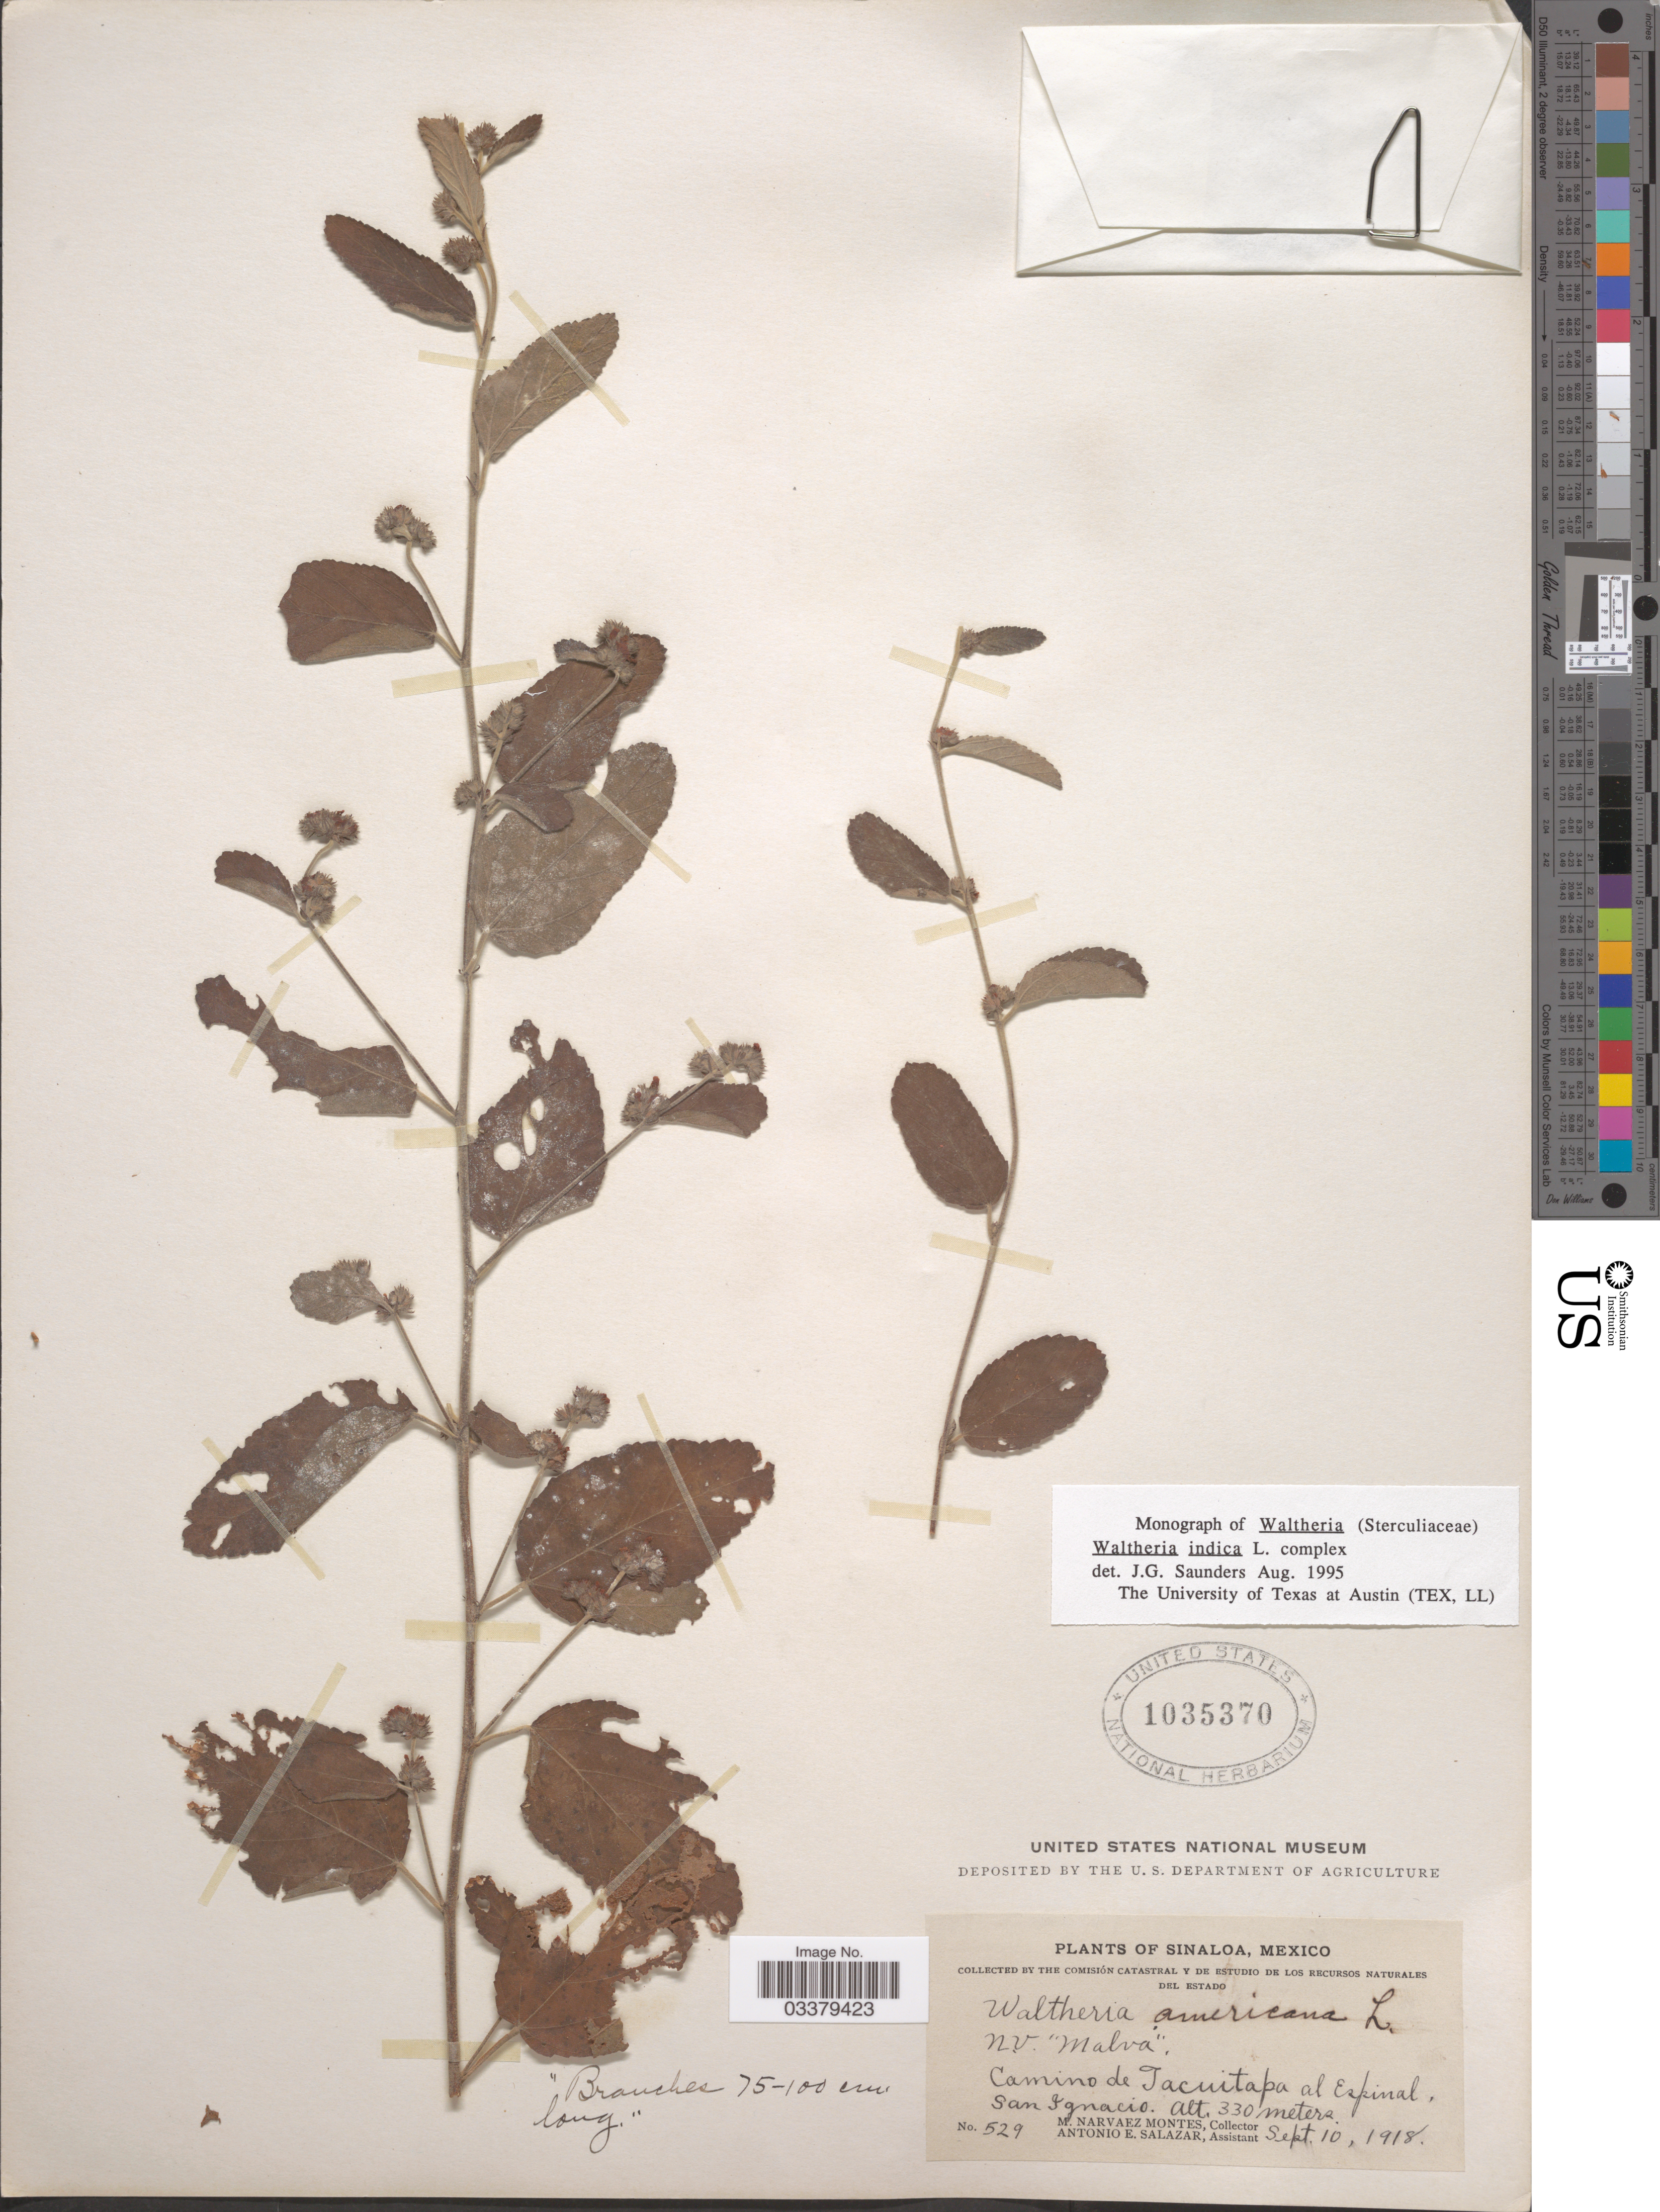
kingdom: Plantae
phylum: Tracheophyta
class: Magnoliopsida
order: Malvales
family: Malvaceae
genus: Waltheria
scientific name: Waltheria indica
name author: L.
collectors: M. Narvaez-Montes & A. E. Salazar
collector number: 529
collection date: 1918-09-10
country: Mexico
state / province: Sinaloa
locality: Camino de Tacuitapa al Espinal, San Ignacio.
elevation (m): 330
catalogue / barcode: US 1035370